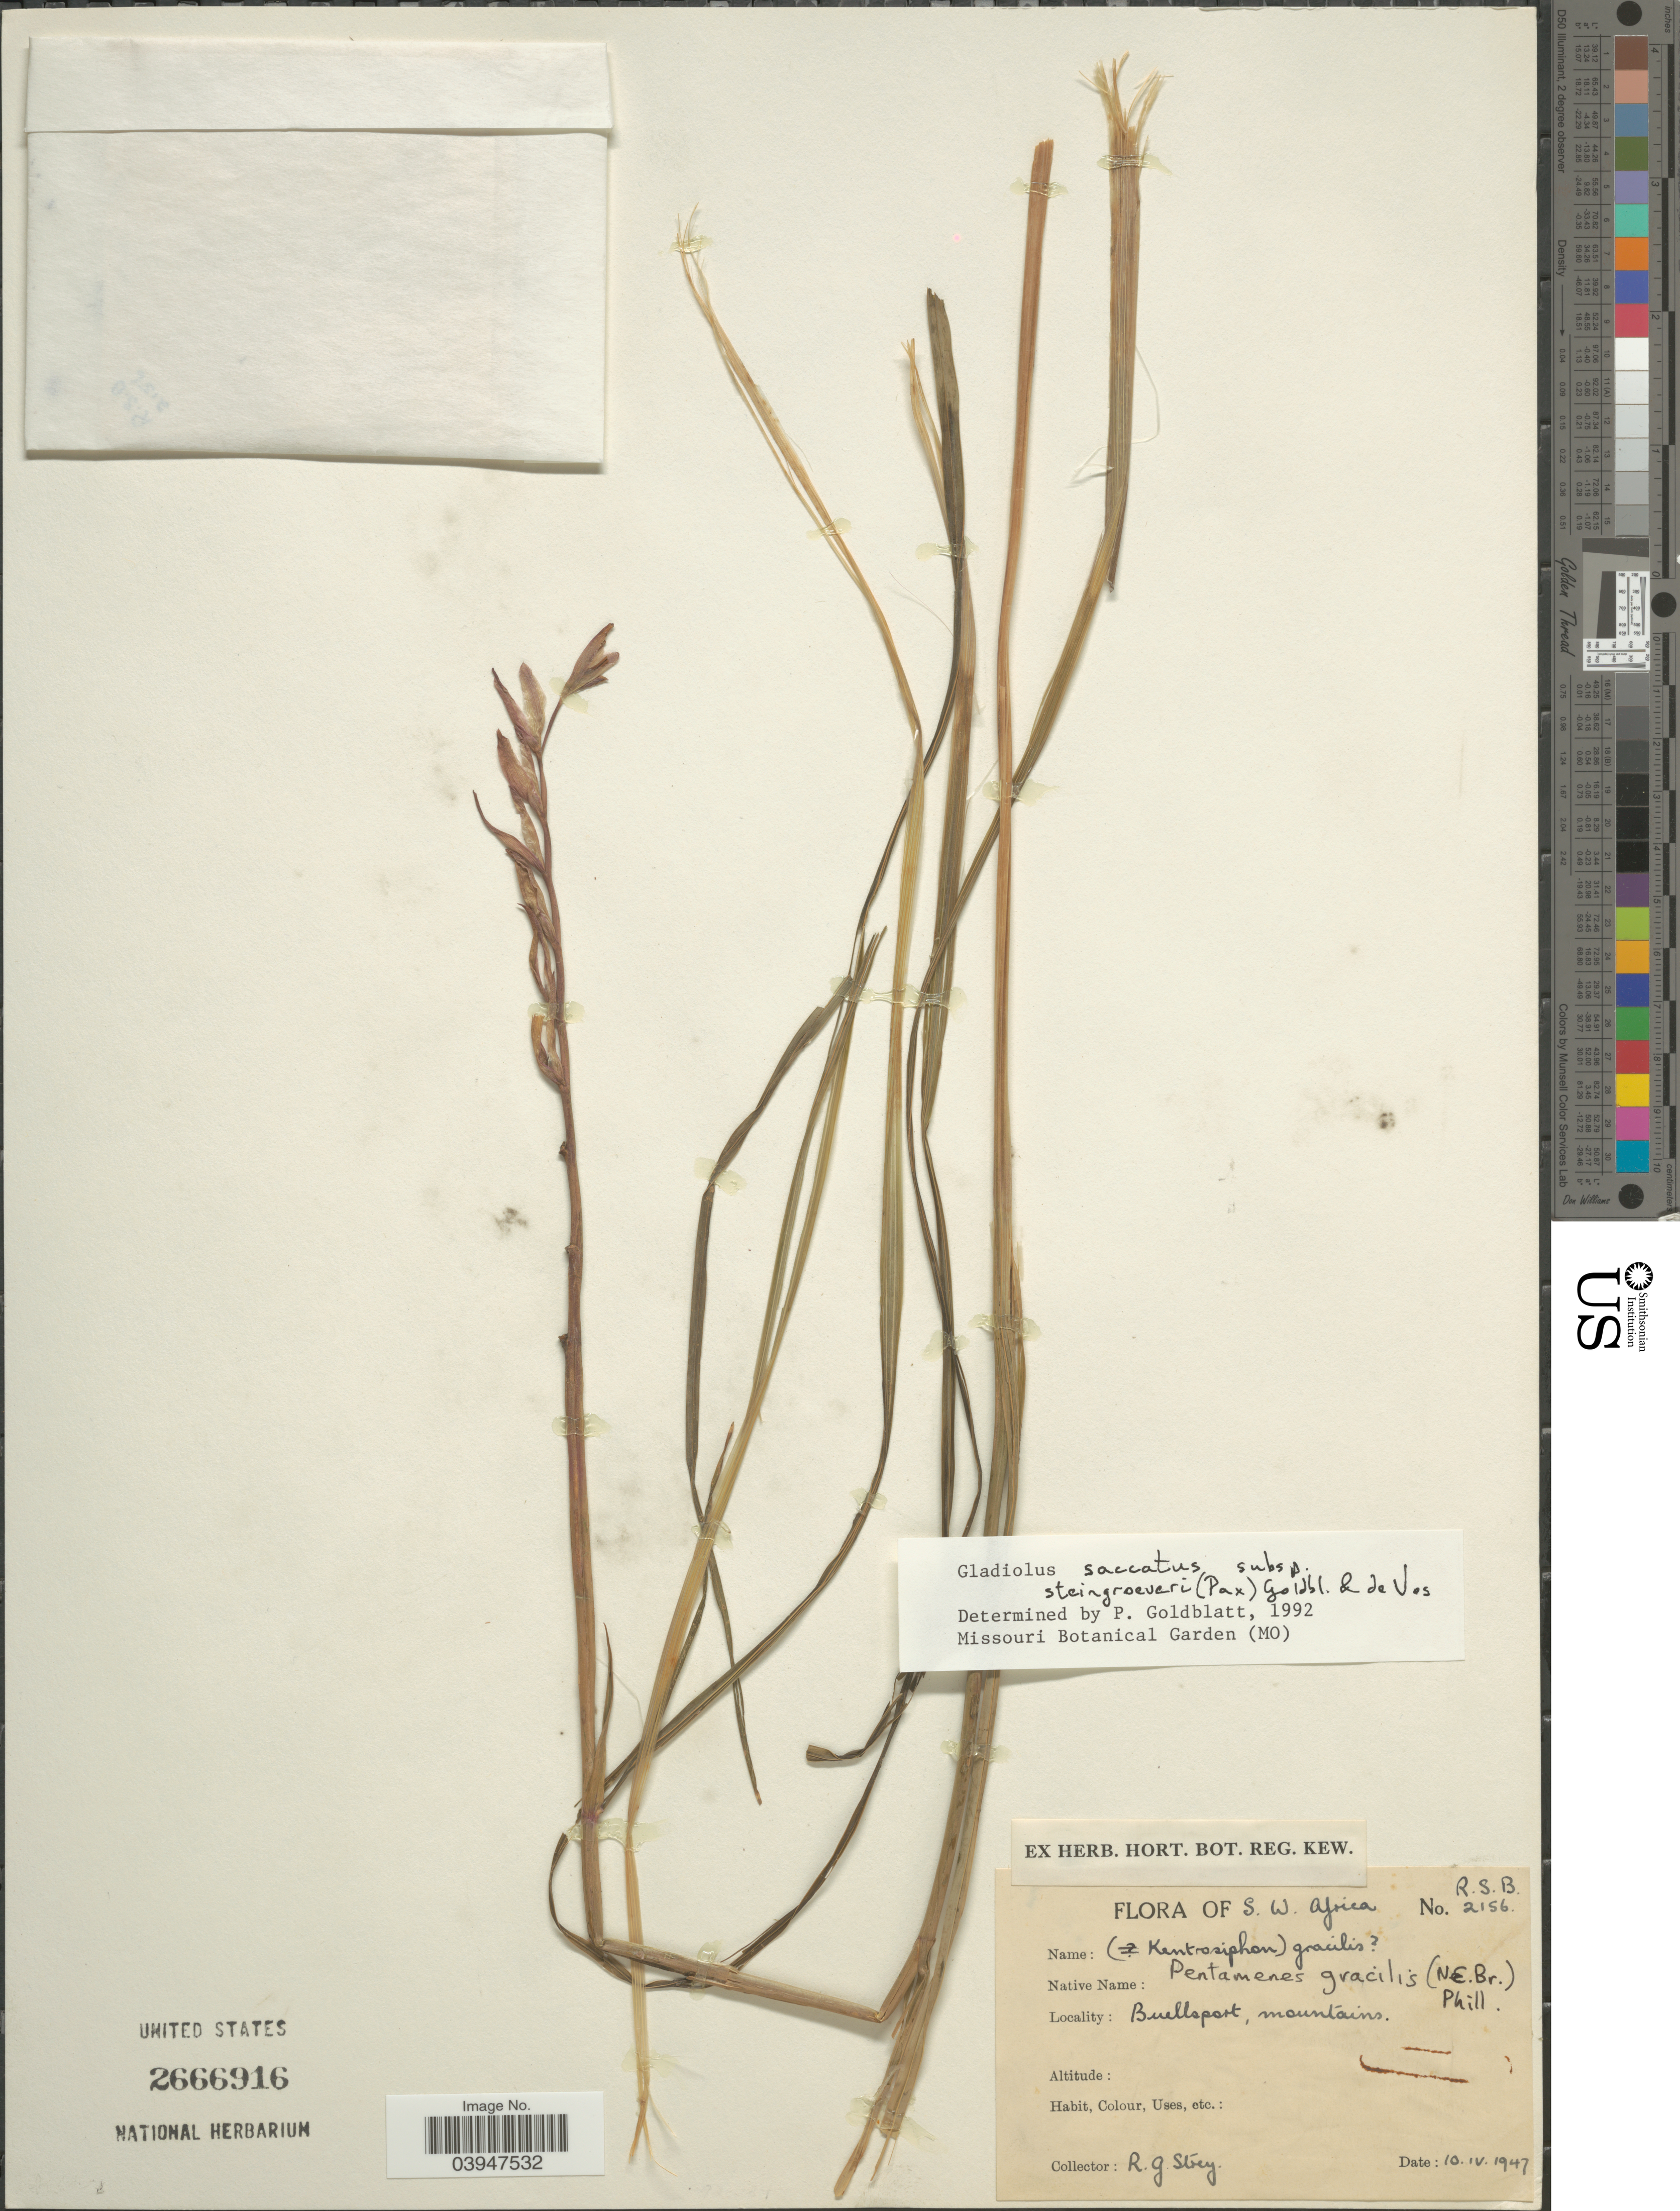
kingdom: Plantae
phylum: Tracheophyta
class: Liliopsida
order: Asparagales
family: Iridaceae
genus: Gladiolus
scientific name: Gladiolus saccatus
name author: (Klatt) Goldblatt & M.P. de Vos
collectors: R. G. Strey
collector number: R.S.B 2156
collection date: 1947-04-10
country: Namibia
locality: S. W. Africa. Buellsport, mountains.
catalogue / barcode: US 2666916